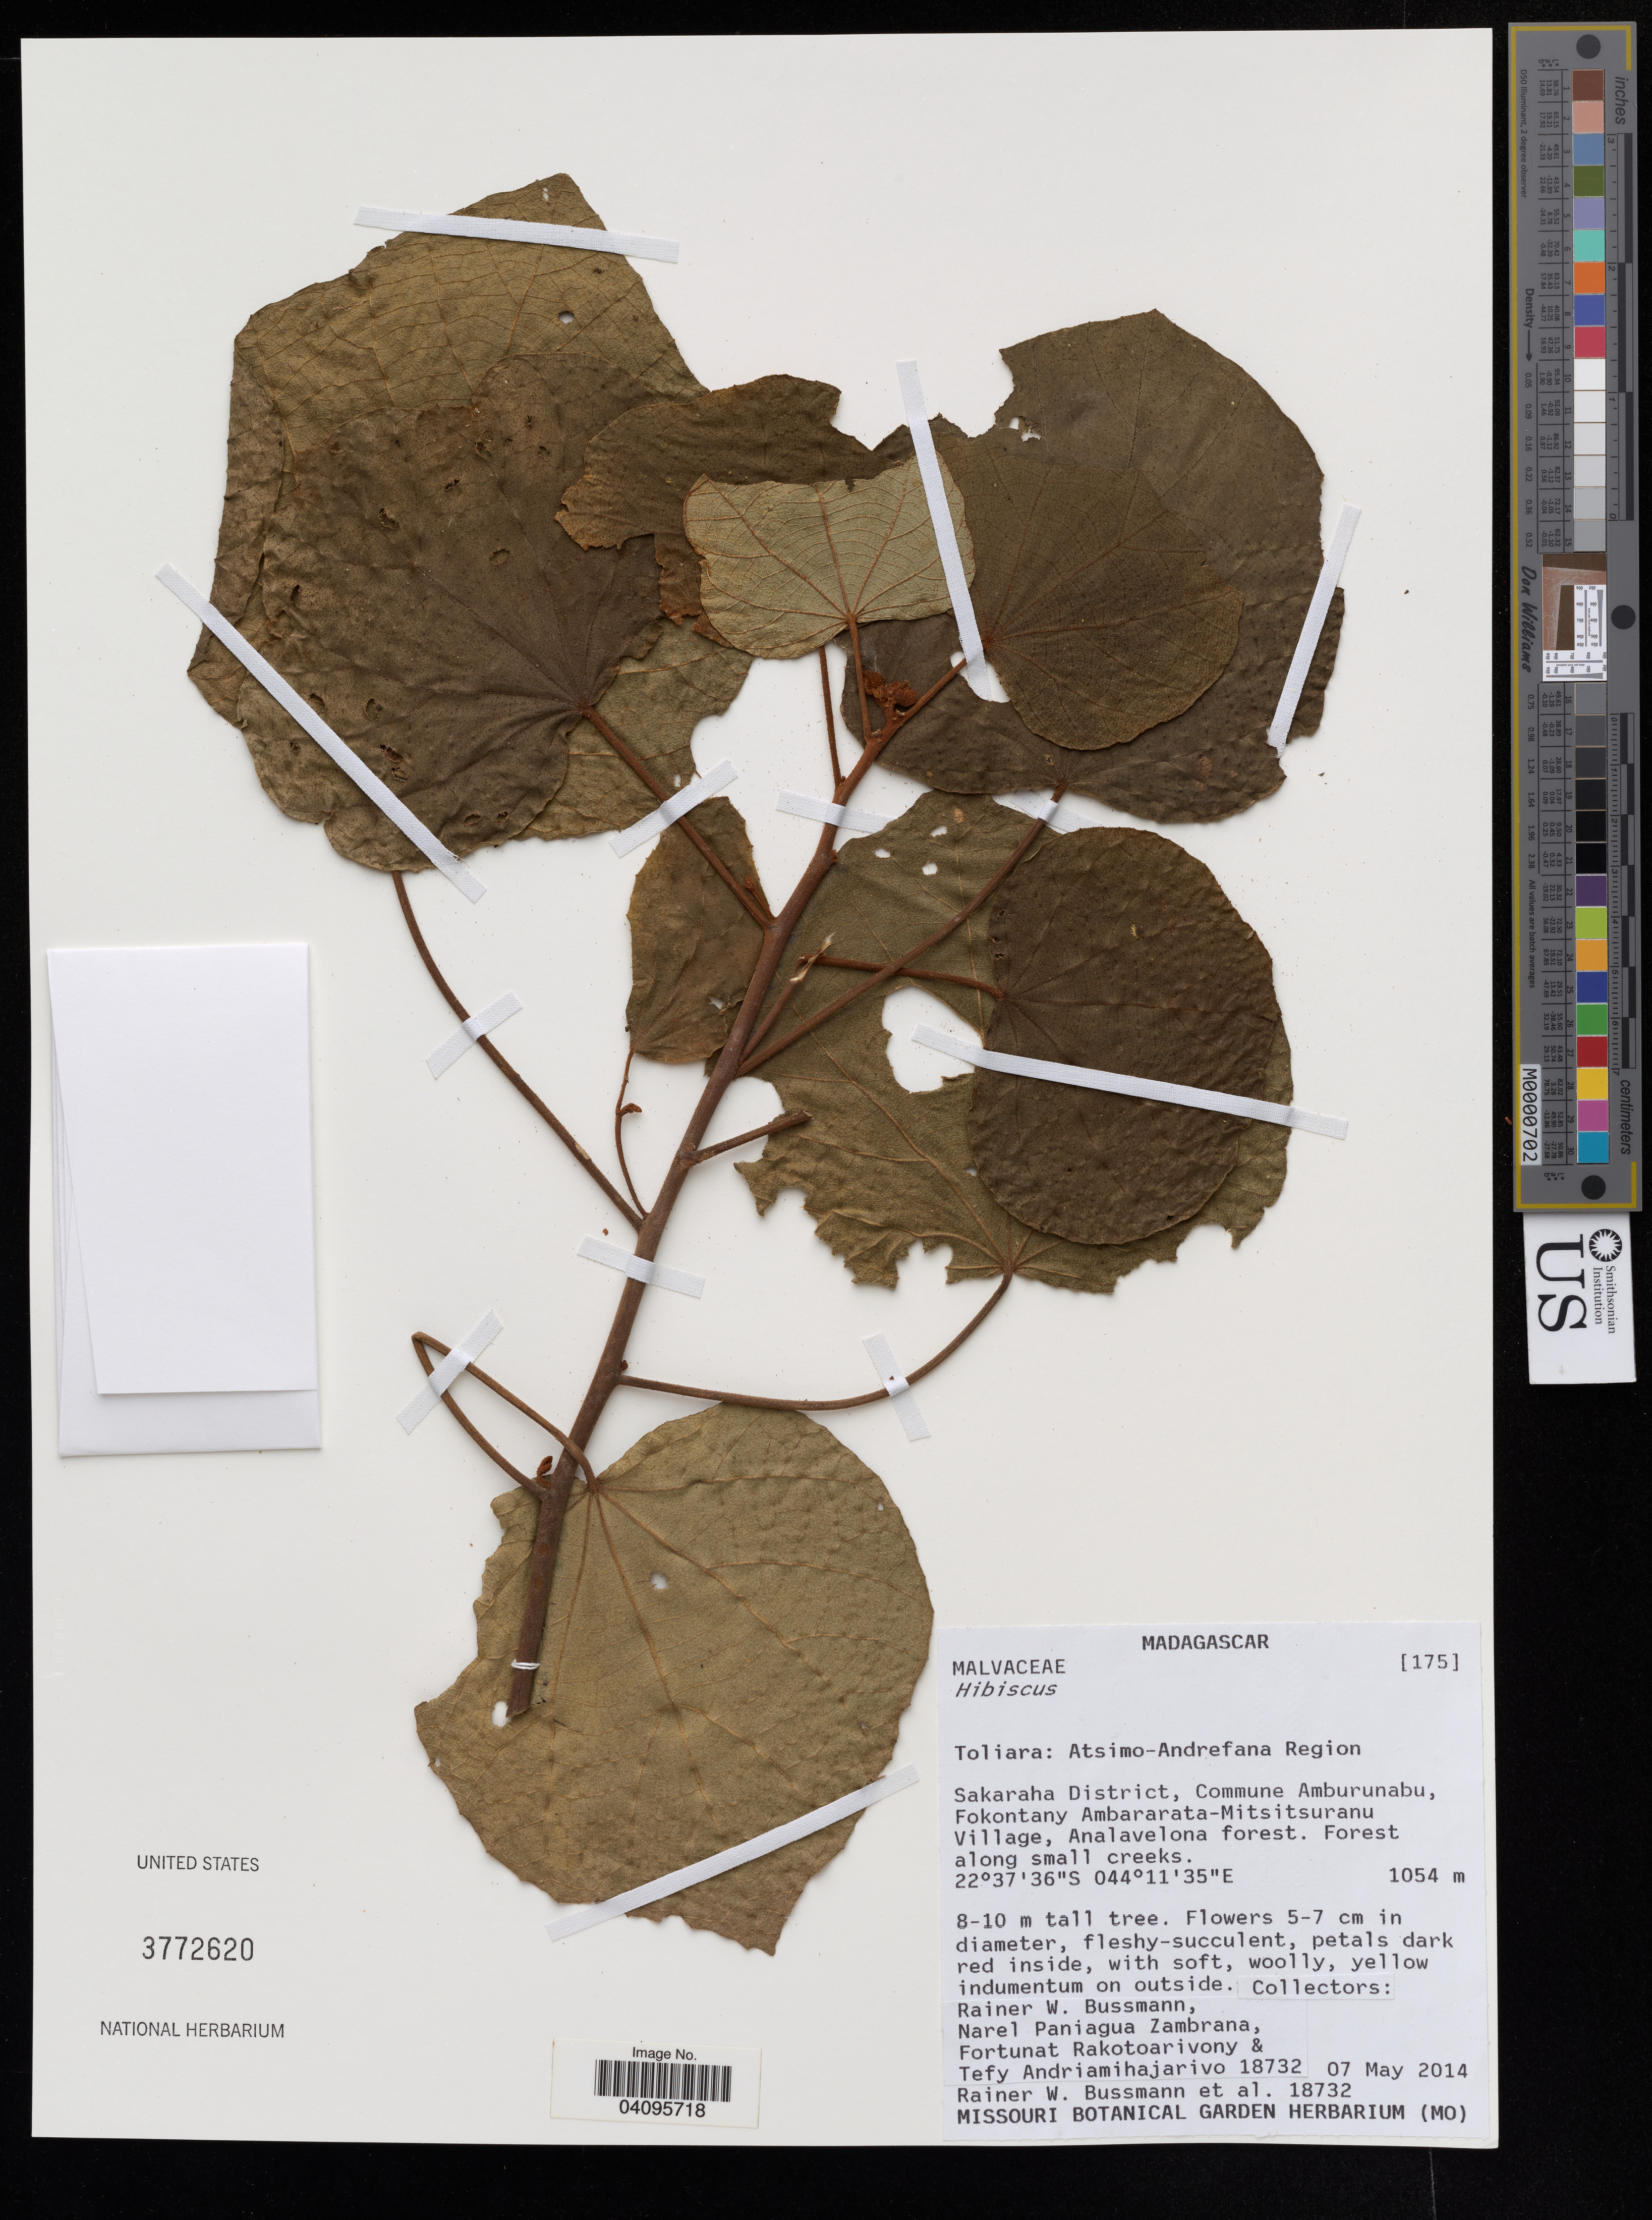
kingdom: Plantae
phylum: Tracheophyta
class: Magnoliopsida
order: Malvales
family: Malvaceae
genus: Hibiscus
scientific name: Hibiscus sp.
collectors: R. W. Bussmann, N. Paniagua Zambrana, F. Rakotoarivony & T. H. Andriamihajarivo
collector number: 19732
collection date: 2014-05-07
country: Madagascar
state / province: Atsimo-Andrefana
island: Madagascar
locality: Sakaraha District, Commune Amburunabu, Fokontany Ambararata-Mitsitsuranu Village, Analavelona Forest. Forest along small creeks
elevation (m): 1054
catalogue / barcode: US 3772620